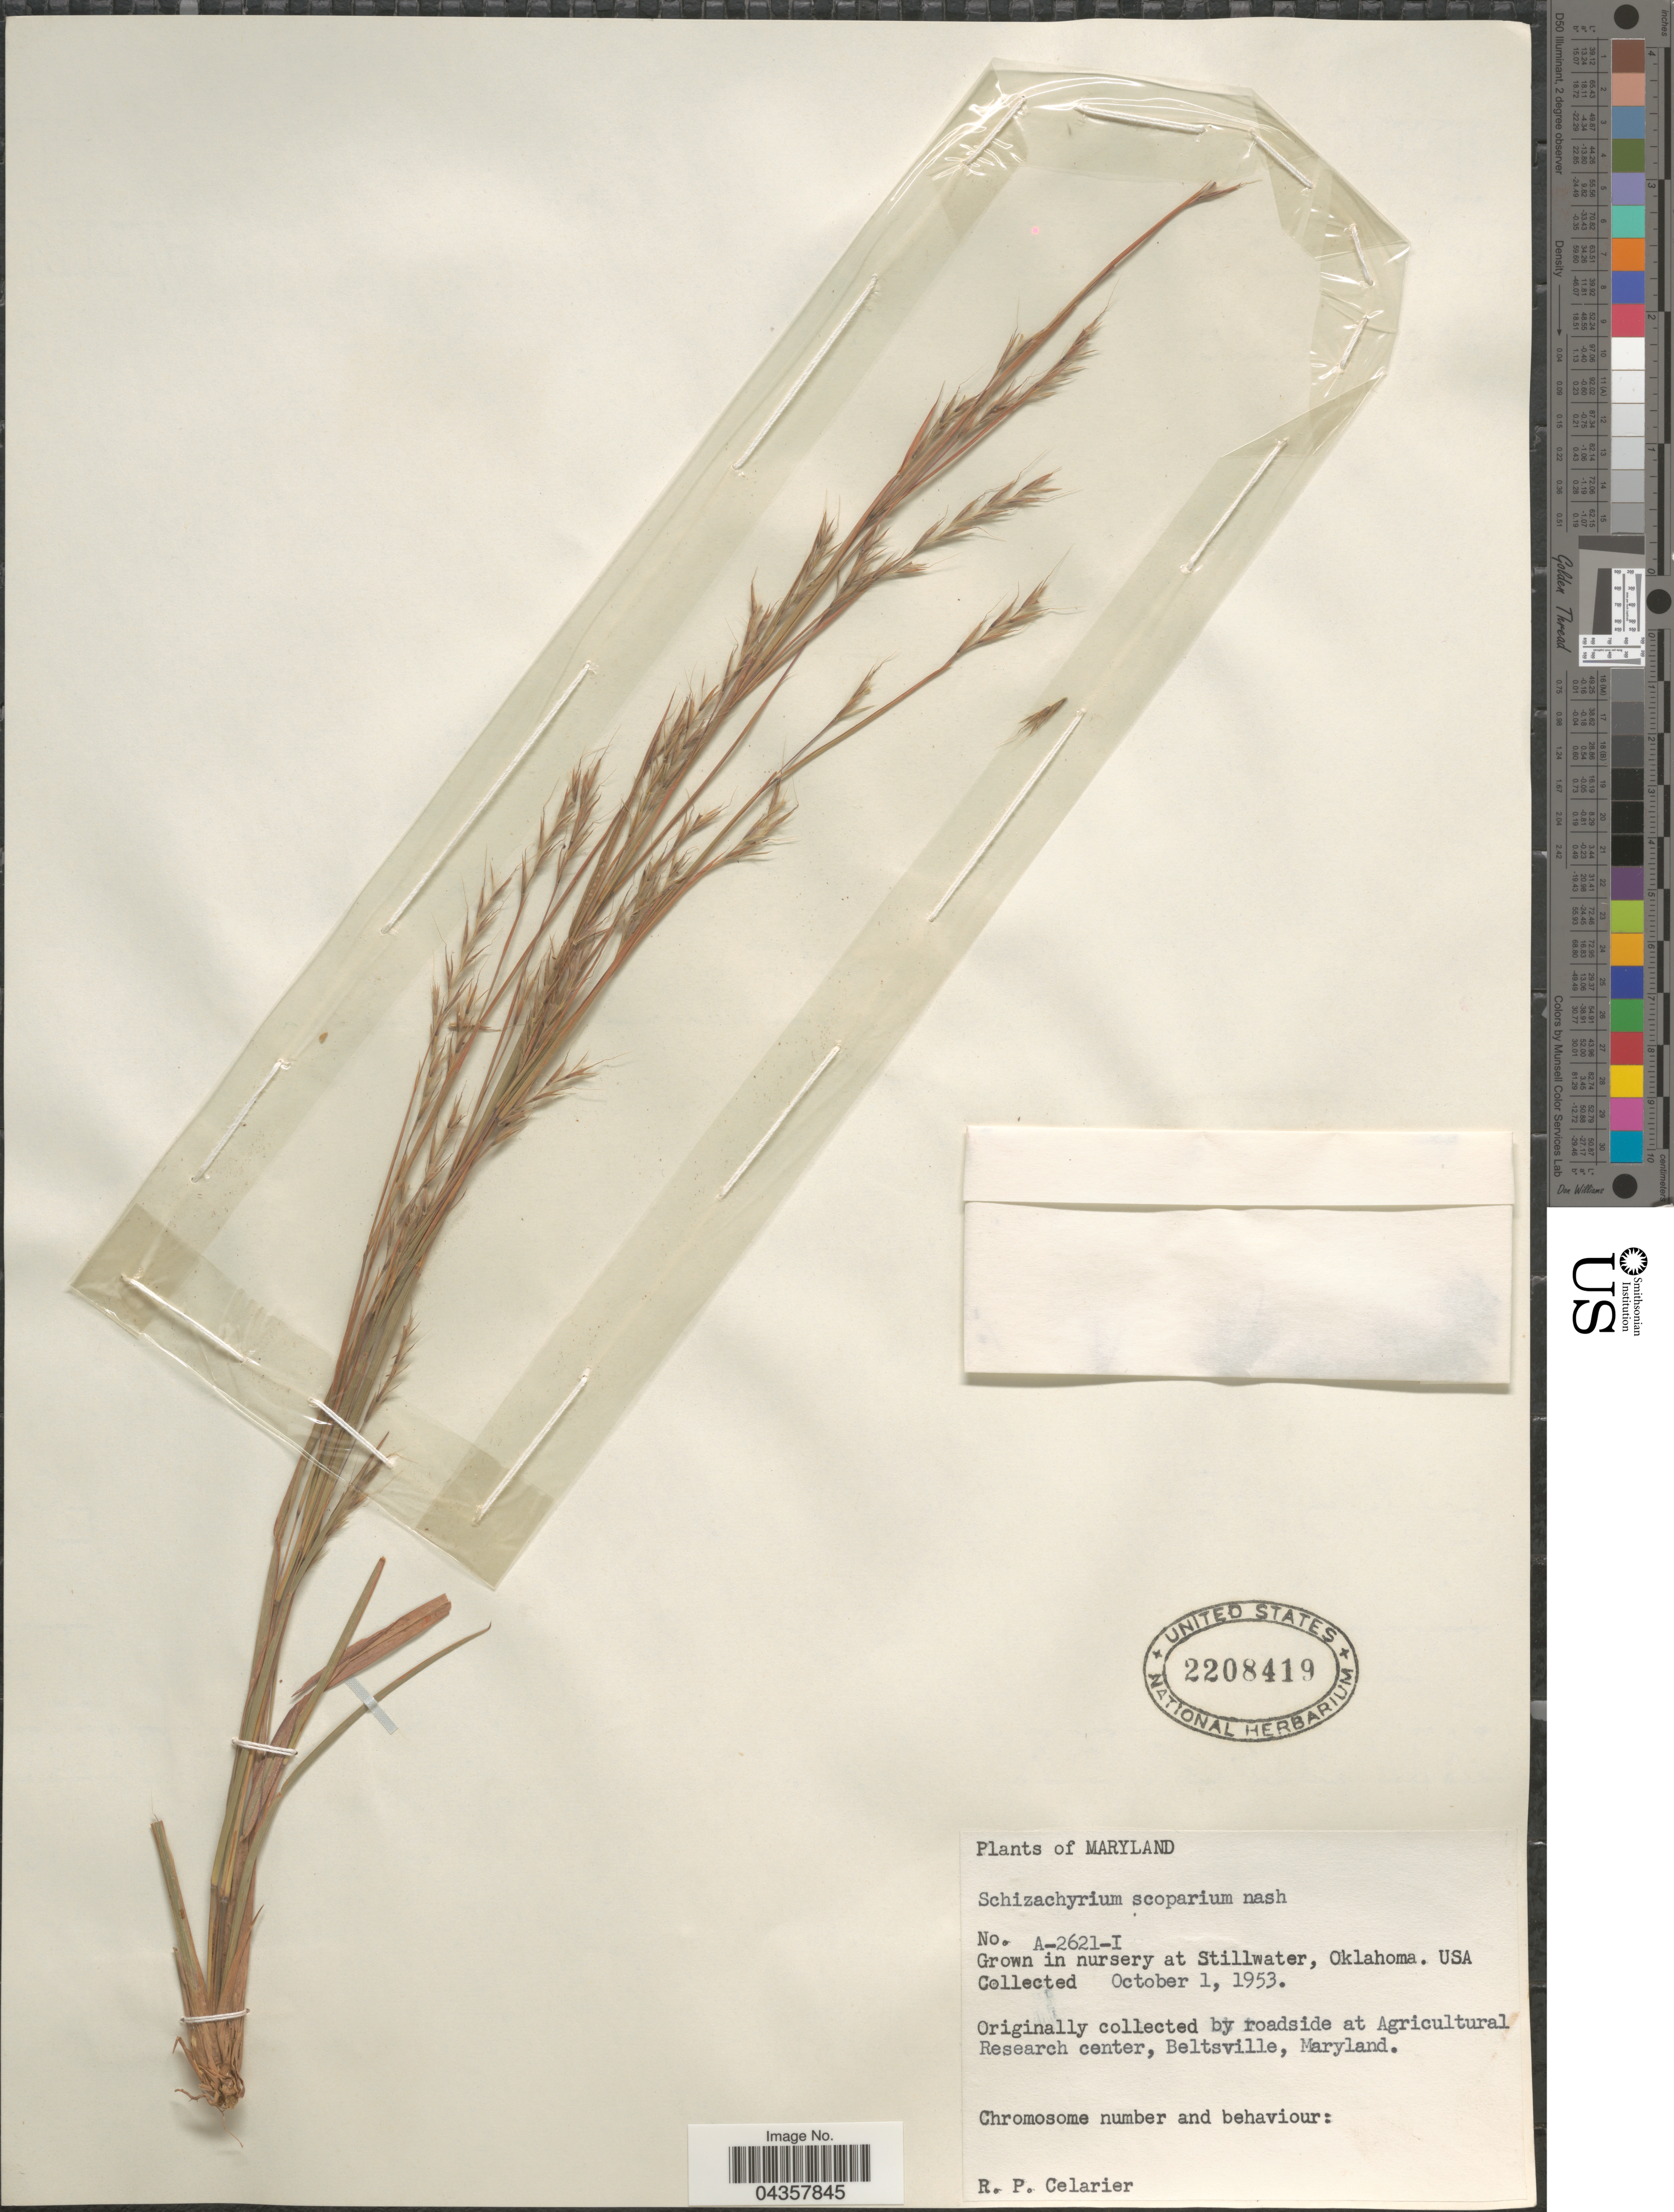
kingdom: Plantae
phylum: Tracheophyta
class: Liliopsida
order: Poales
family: Poaceae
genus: Schizachyrium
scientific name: Schizachyrium scoparium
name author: (Michx.) Nash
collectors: R. Celarier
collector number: A-2621-I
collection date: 1953-10-01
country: United States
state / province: Oklahoma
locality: Grown in nursery at Stillwater.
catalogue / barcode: US 2208419